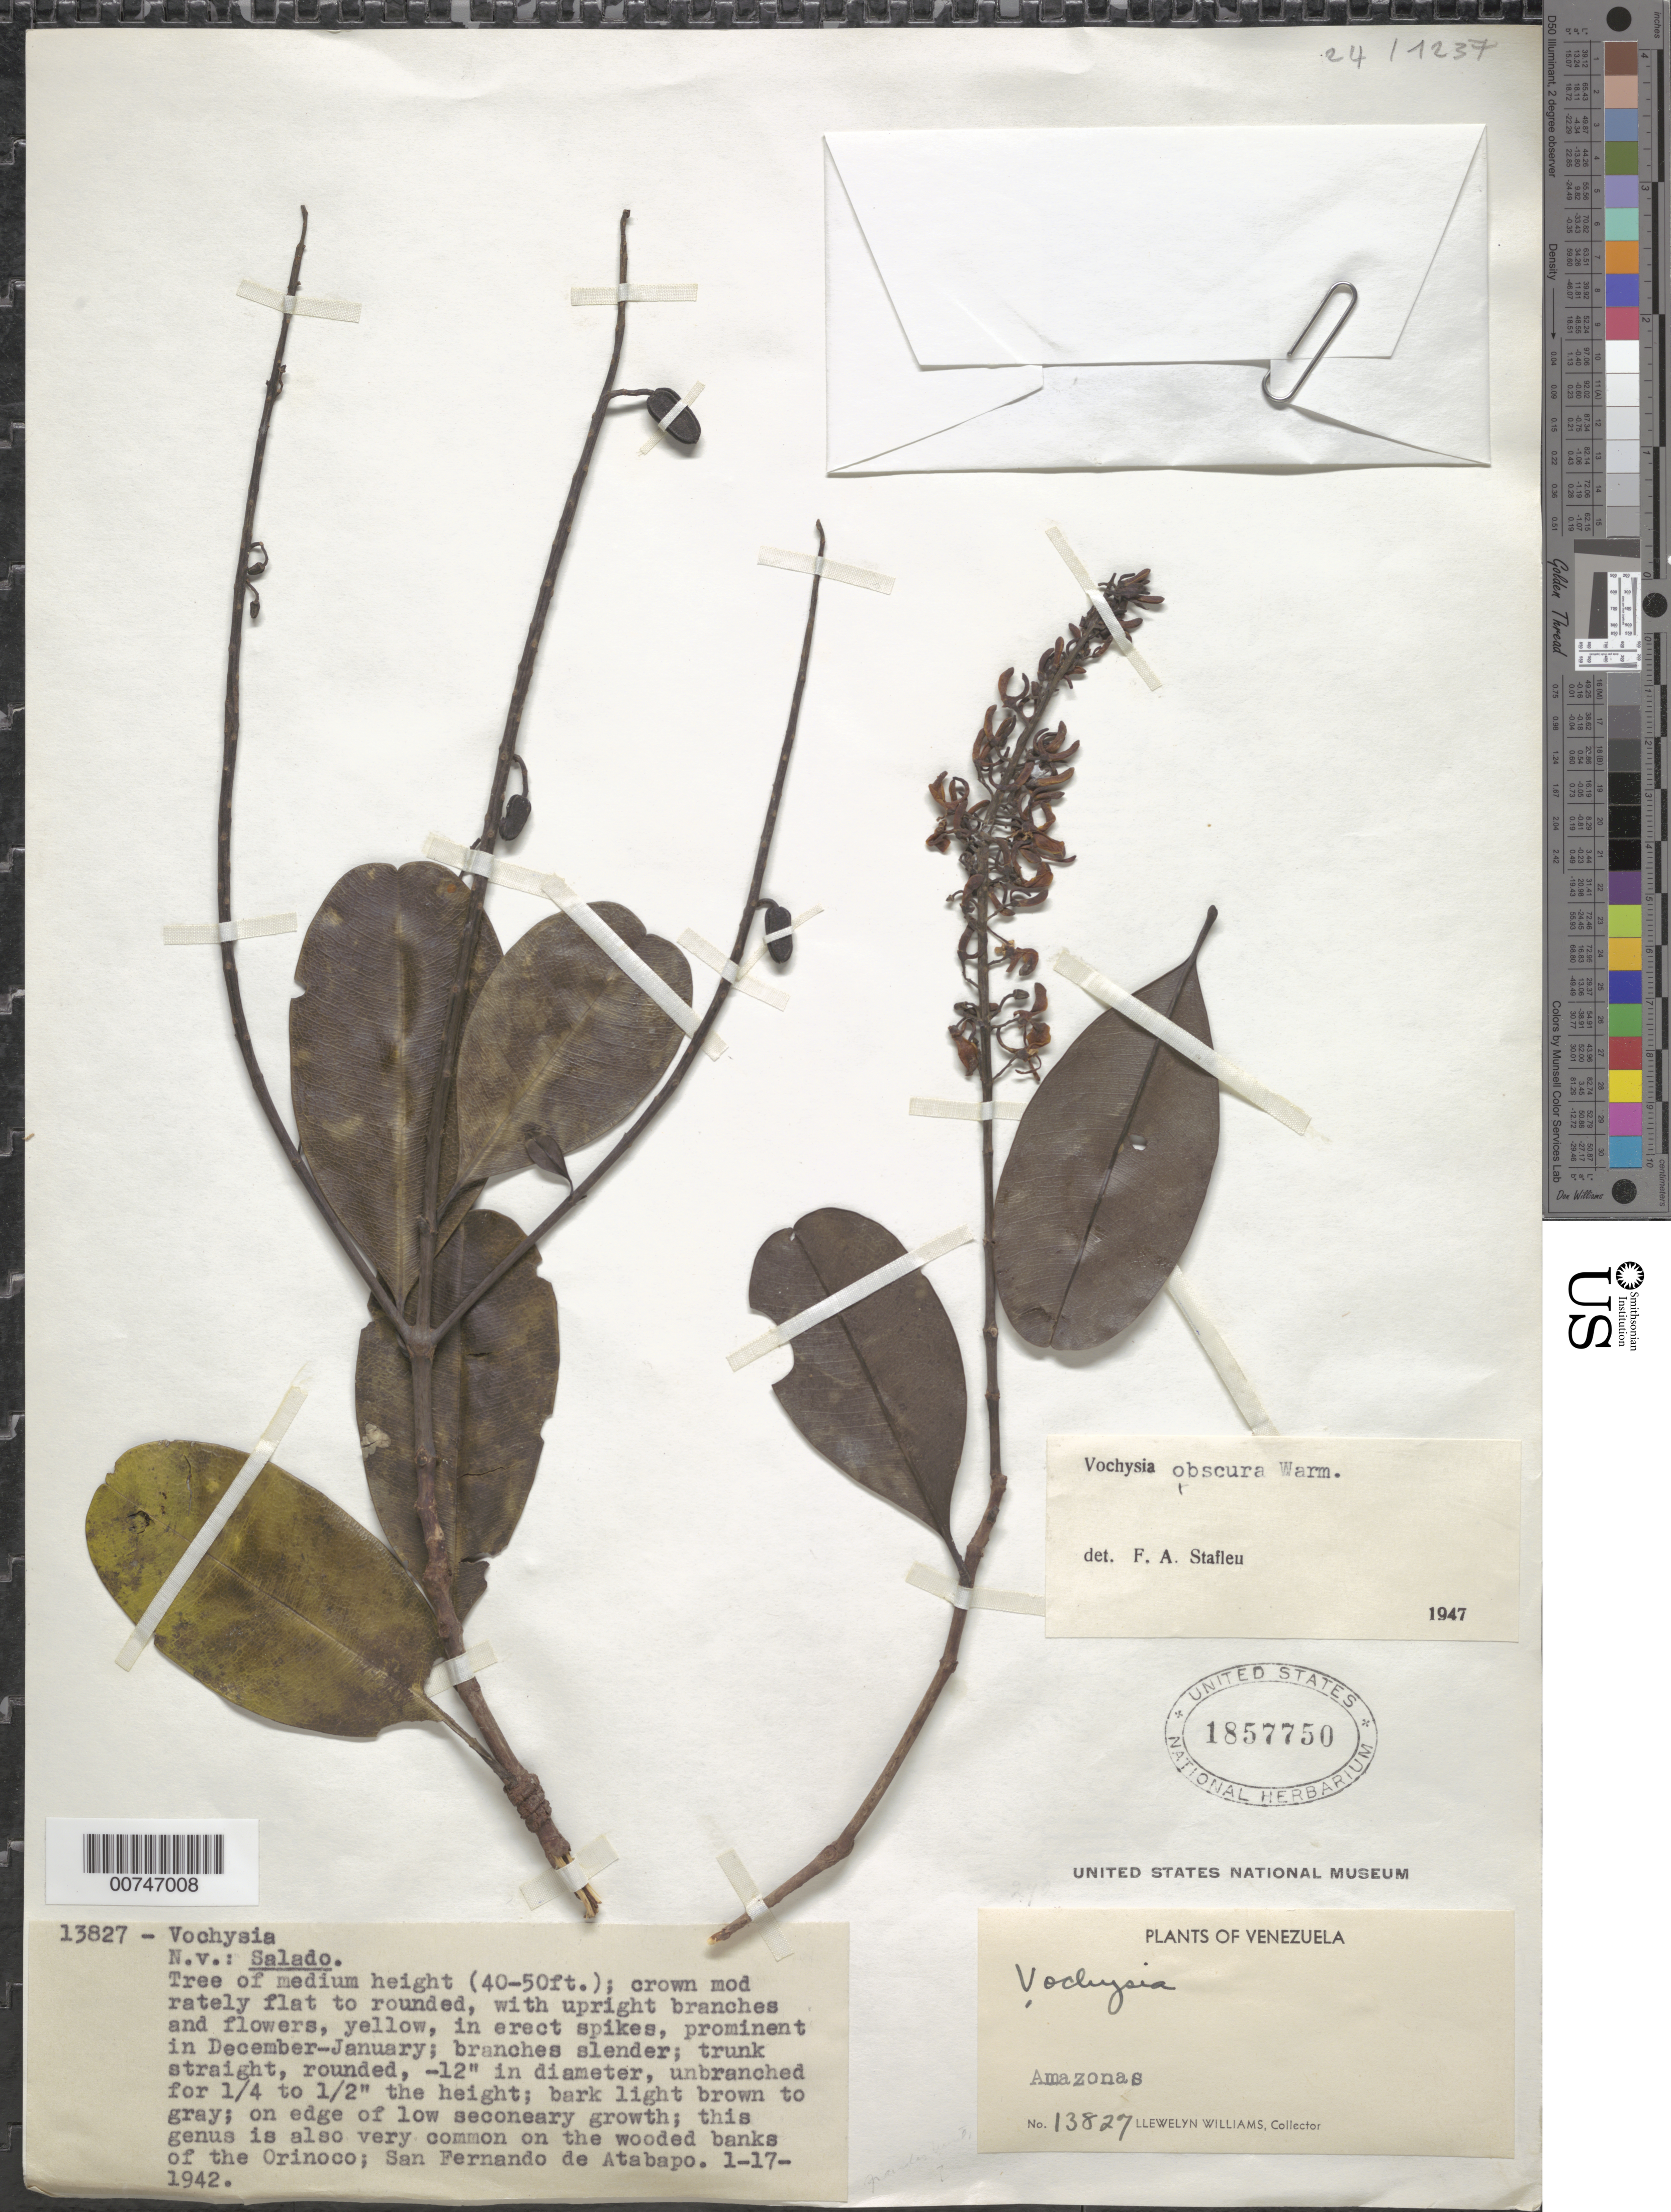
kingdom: Plantae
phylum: Tracheophyta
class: Magnoliopsida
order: Myrtales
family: Vochysiaceae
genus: Vochysia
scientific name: Vochysia obscura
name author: Warm.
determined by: Stafleu, F. A.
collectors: Ll. Williams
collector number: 13827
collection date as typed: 17-Jan-42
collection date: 1942-01-17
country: Venezuela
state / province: Amazonas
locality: San Fernando de Atabapo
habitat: Edge of low secondary growth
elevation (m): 280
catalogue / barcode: US 1857750